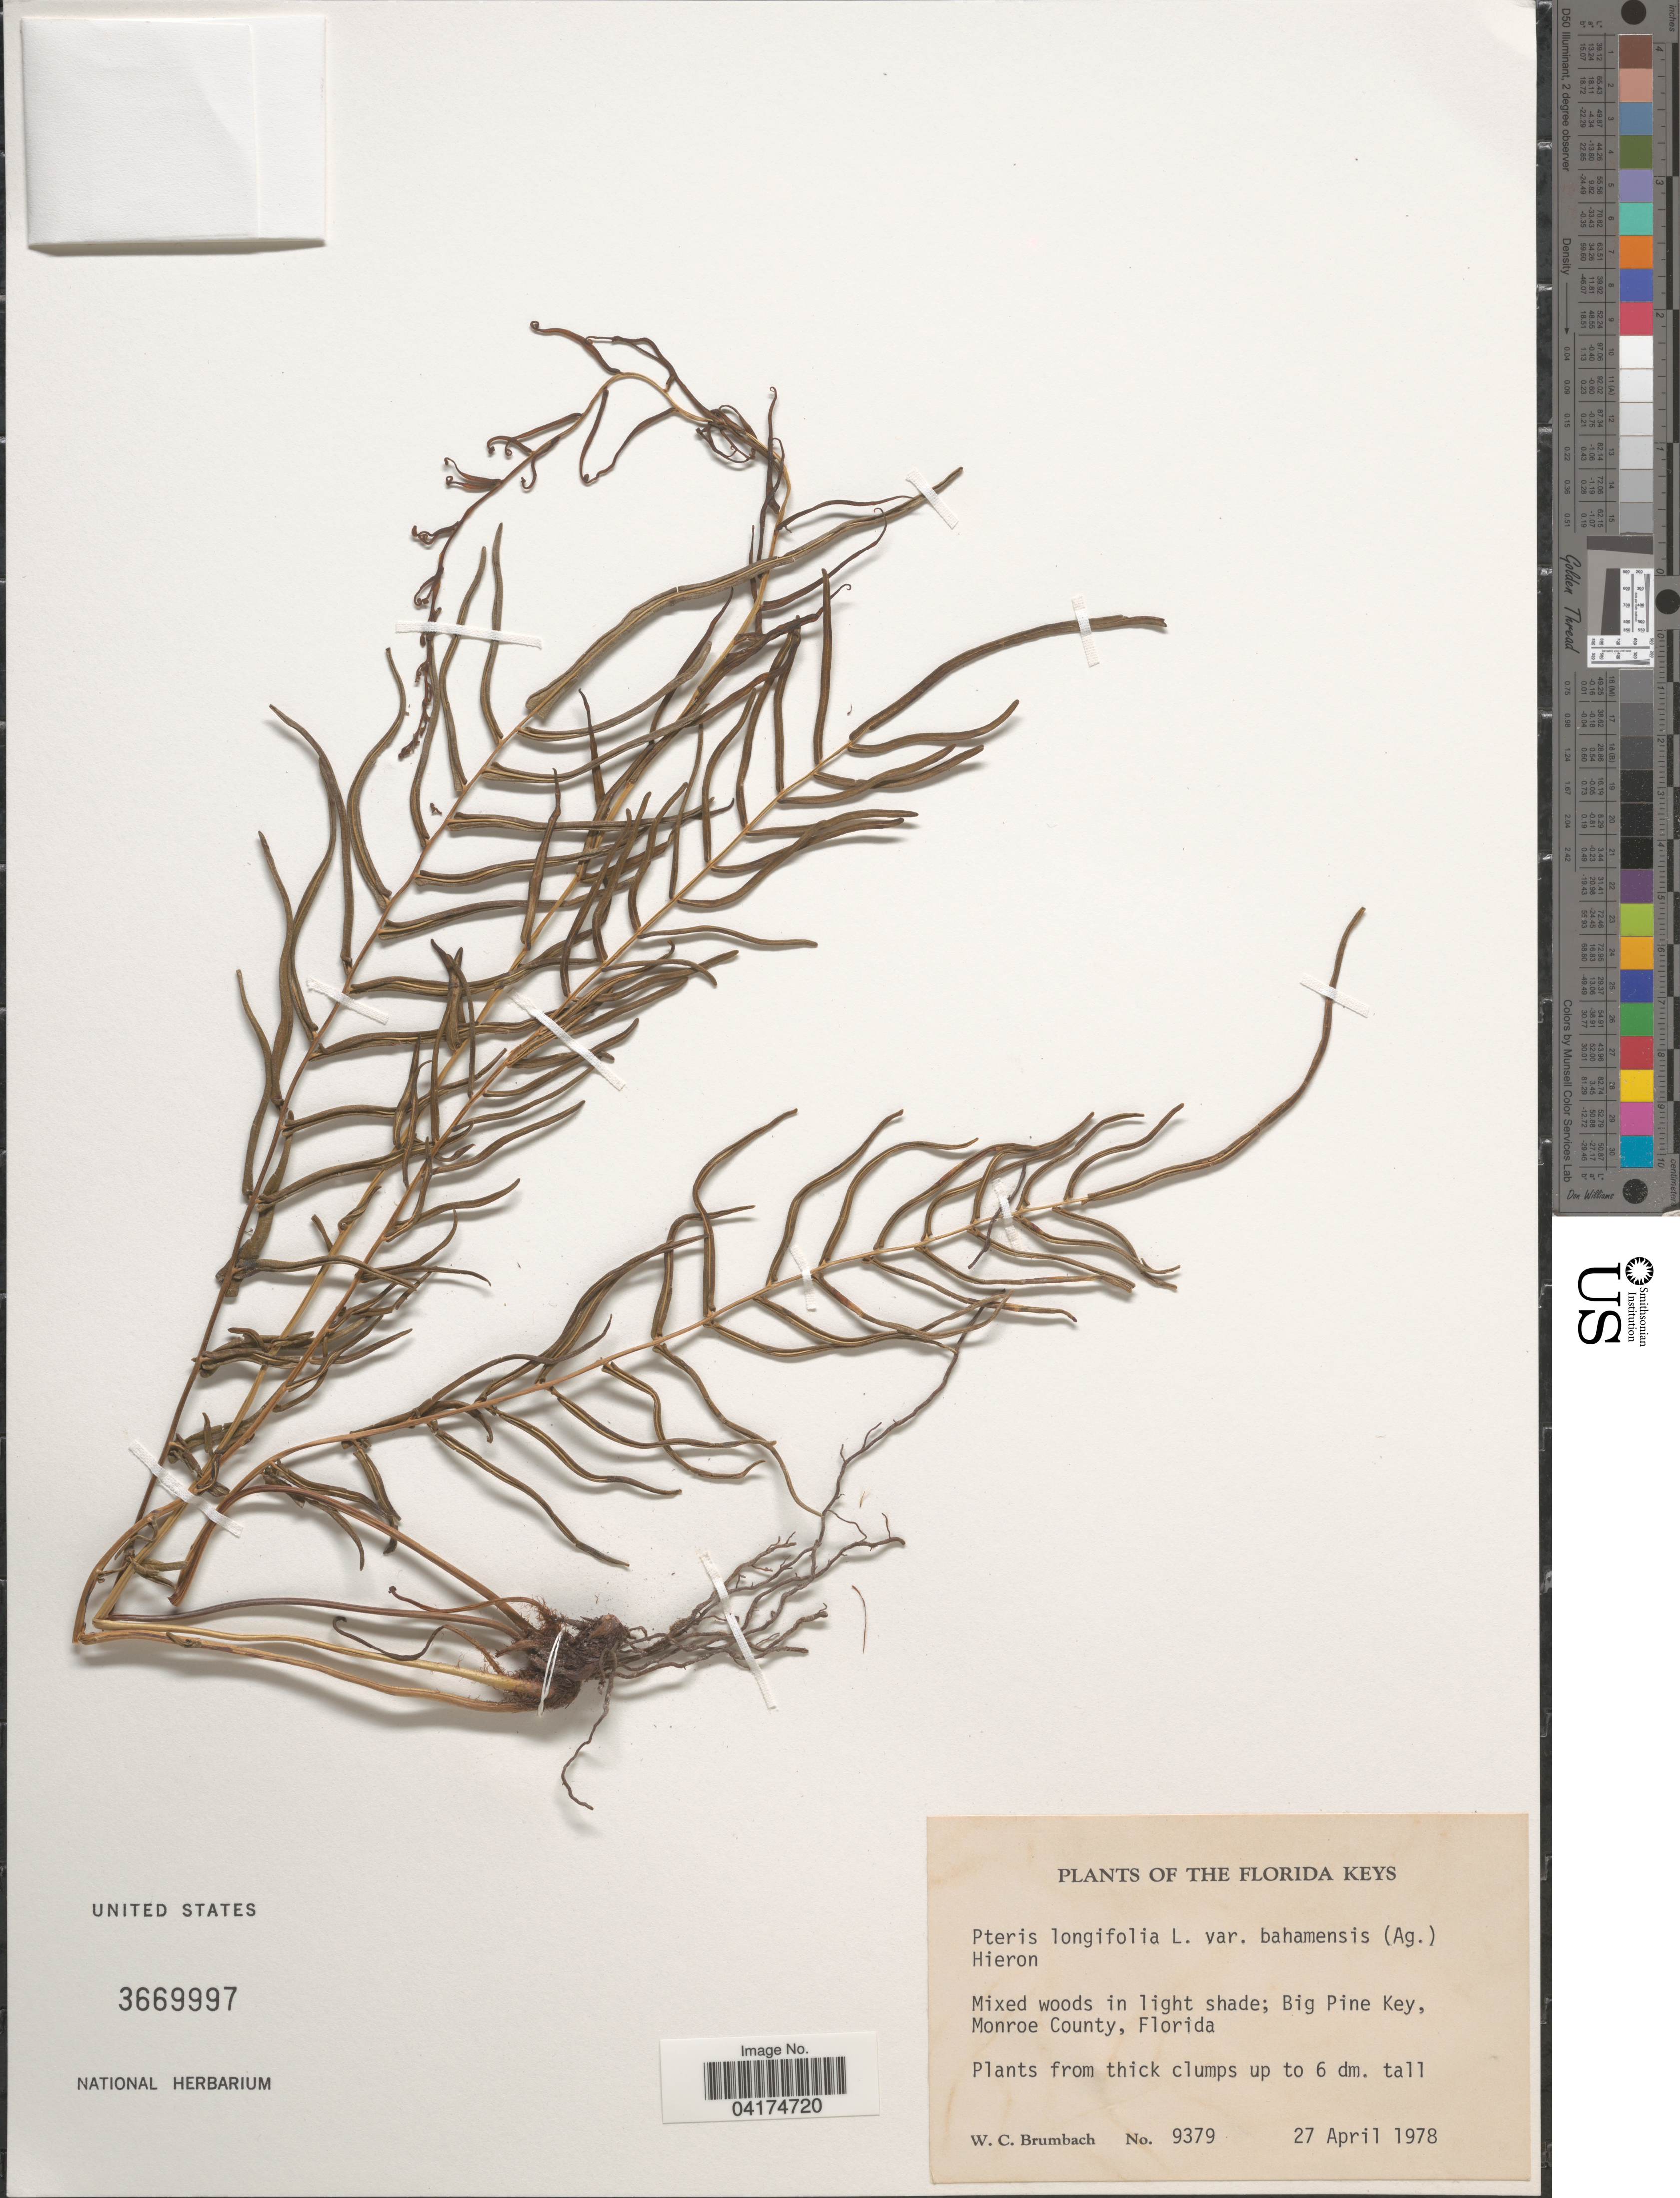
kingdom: Plantae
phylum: Tracheophyta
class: Polypodiopsida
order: Polypodiales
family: Pteridaceae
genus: Pteris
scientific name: Pteris longifolia var. bahamensis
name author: Hieron.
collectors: W. C. Brumbach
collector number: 9379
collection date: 1978-04-27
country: United States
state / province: Florida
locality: The Florida Keys. Big Pine Key, Monroe County.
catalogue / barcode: US 3669997